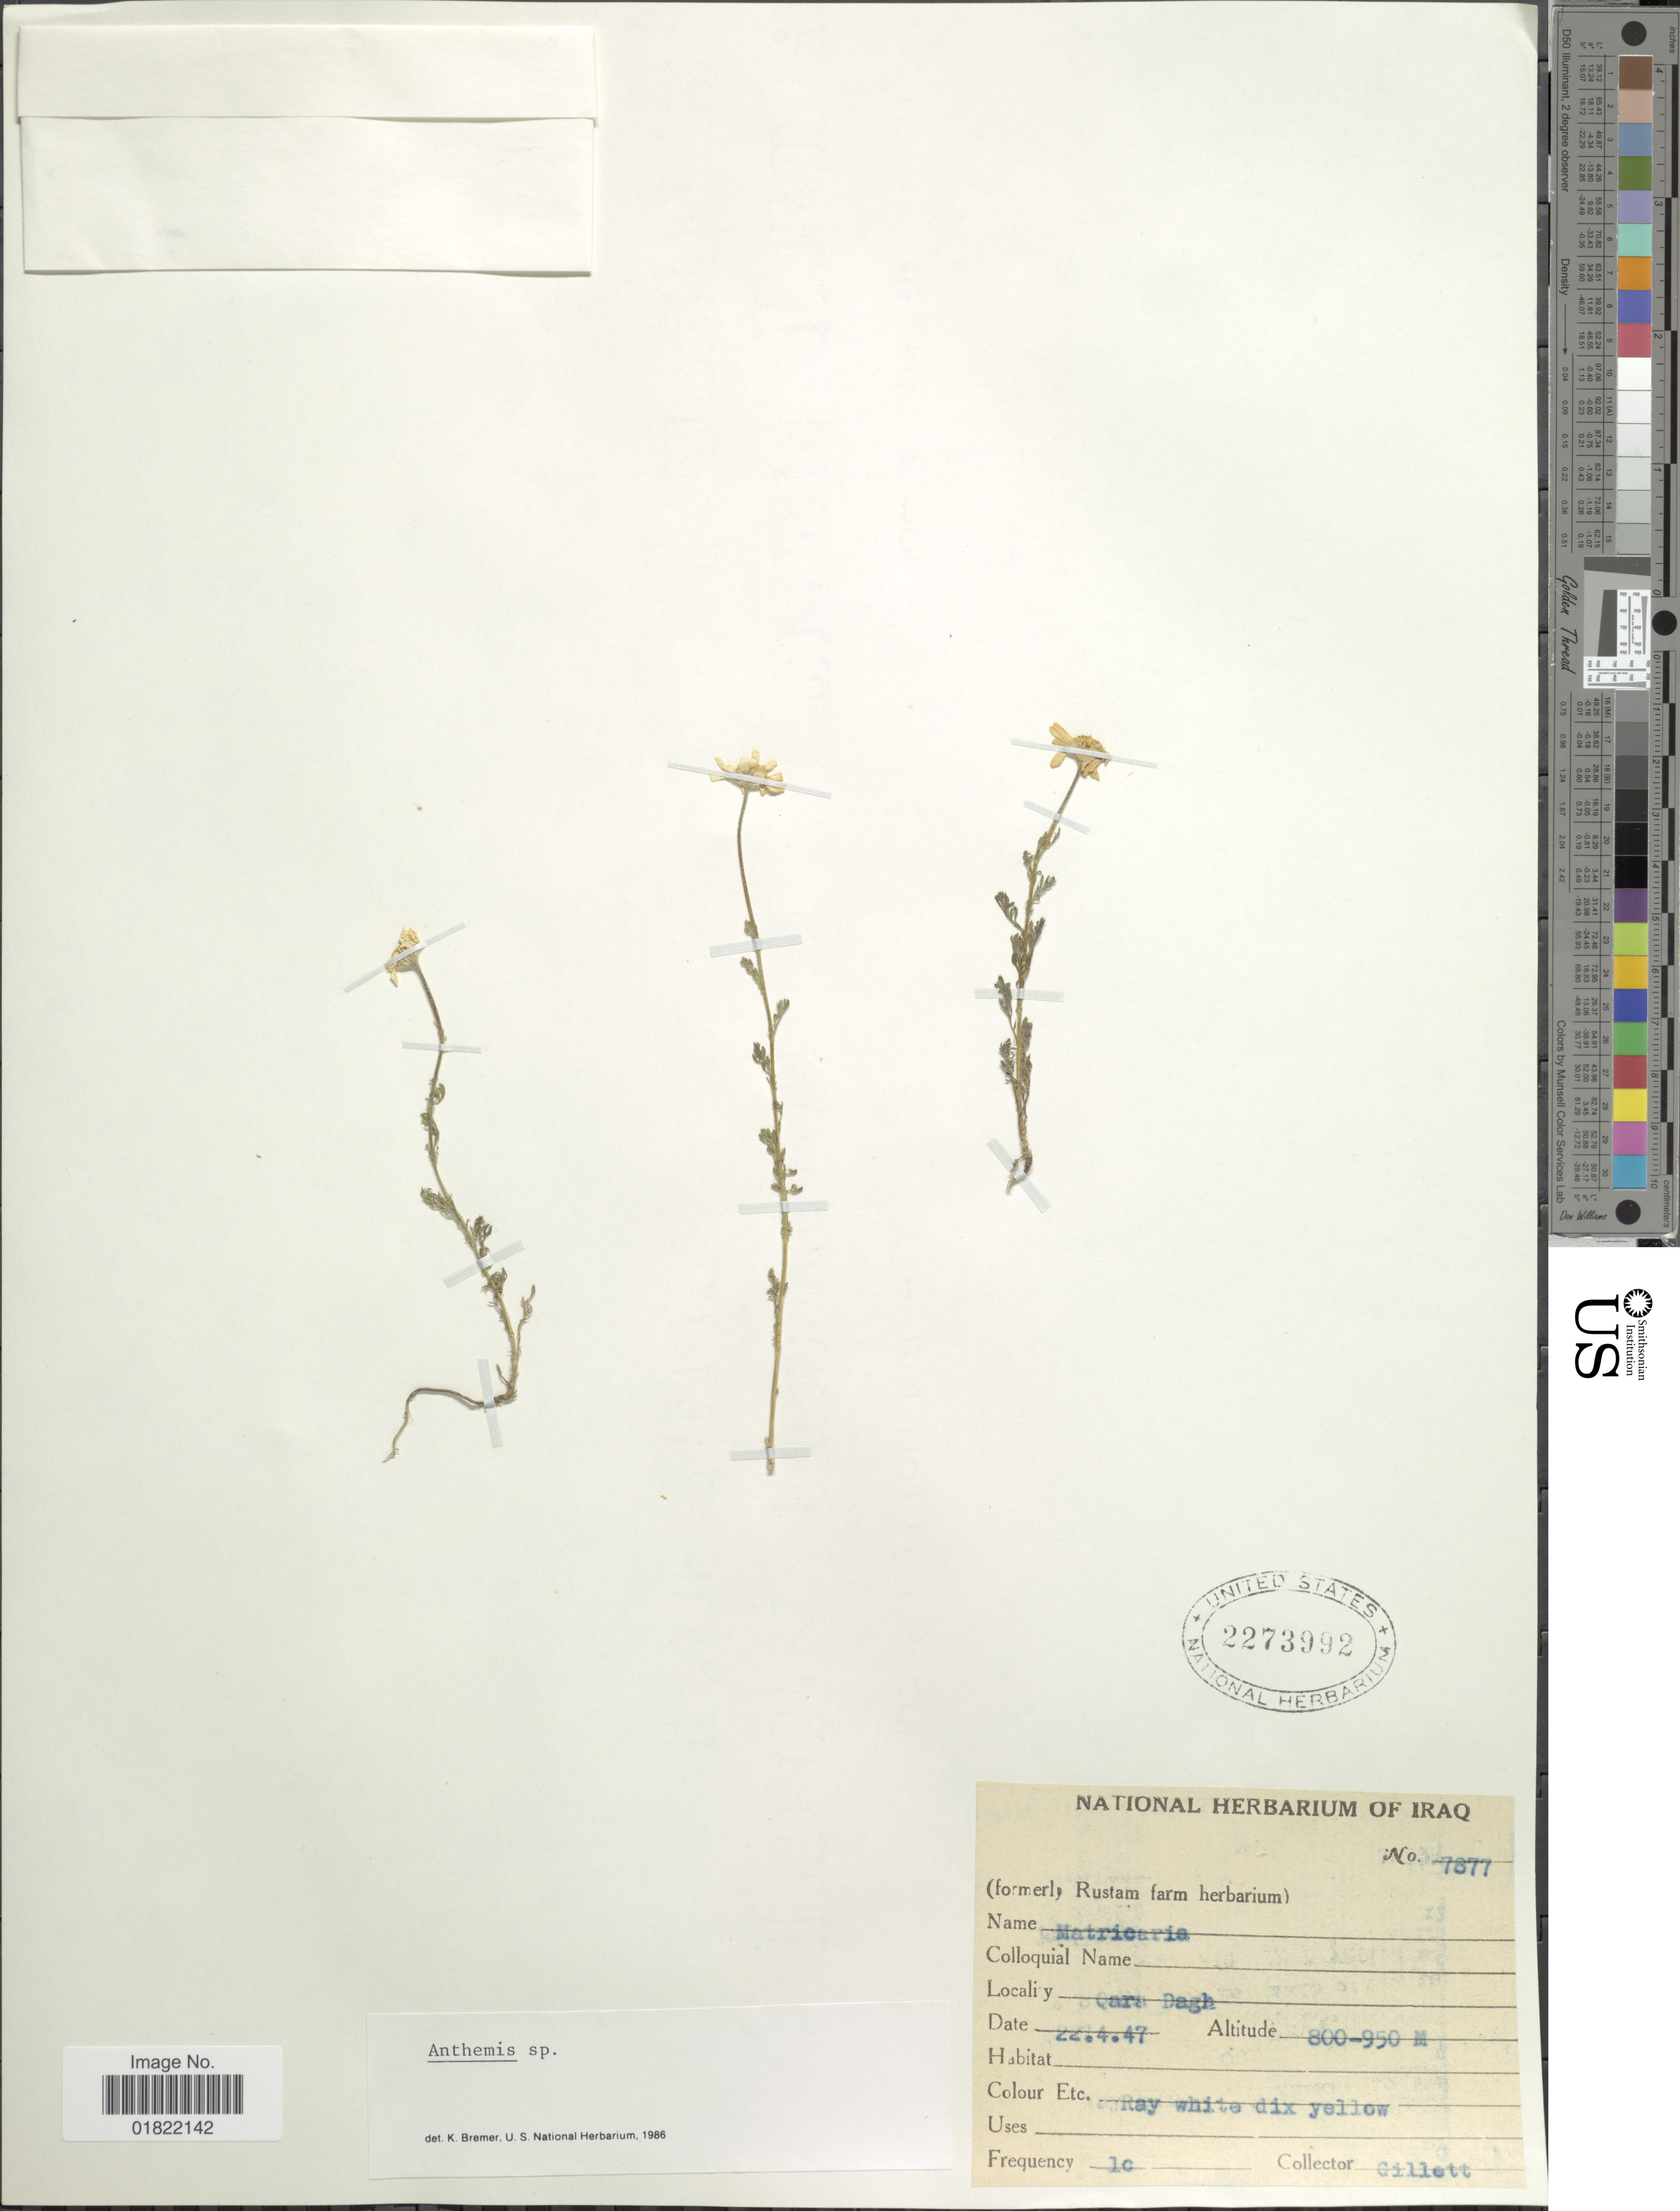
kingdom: Plantae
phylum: Tracheophyta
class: Magnoliopsida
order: Asterales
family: Asteraceae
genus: Anthemis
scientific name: Anthemis sp.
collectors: Gillett, --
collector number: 7877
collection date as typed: Transcribed d/m/y: 22/4/47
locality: Qara Dagh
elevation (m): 800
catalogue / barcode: US 2273992